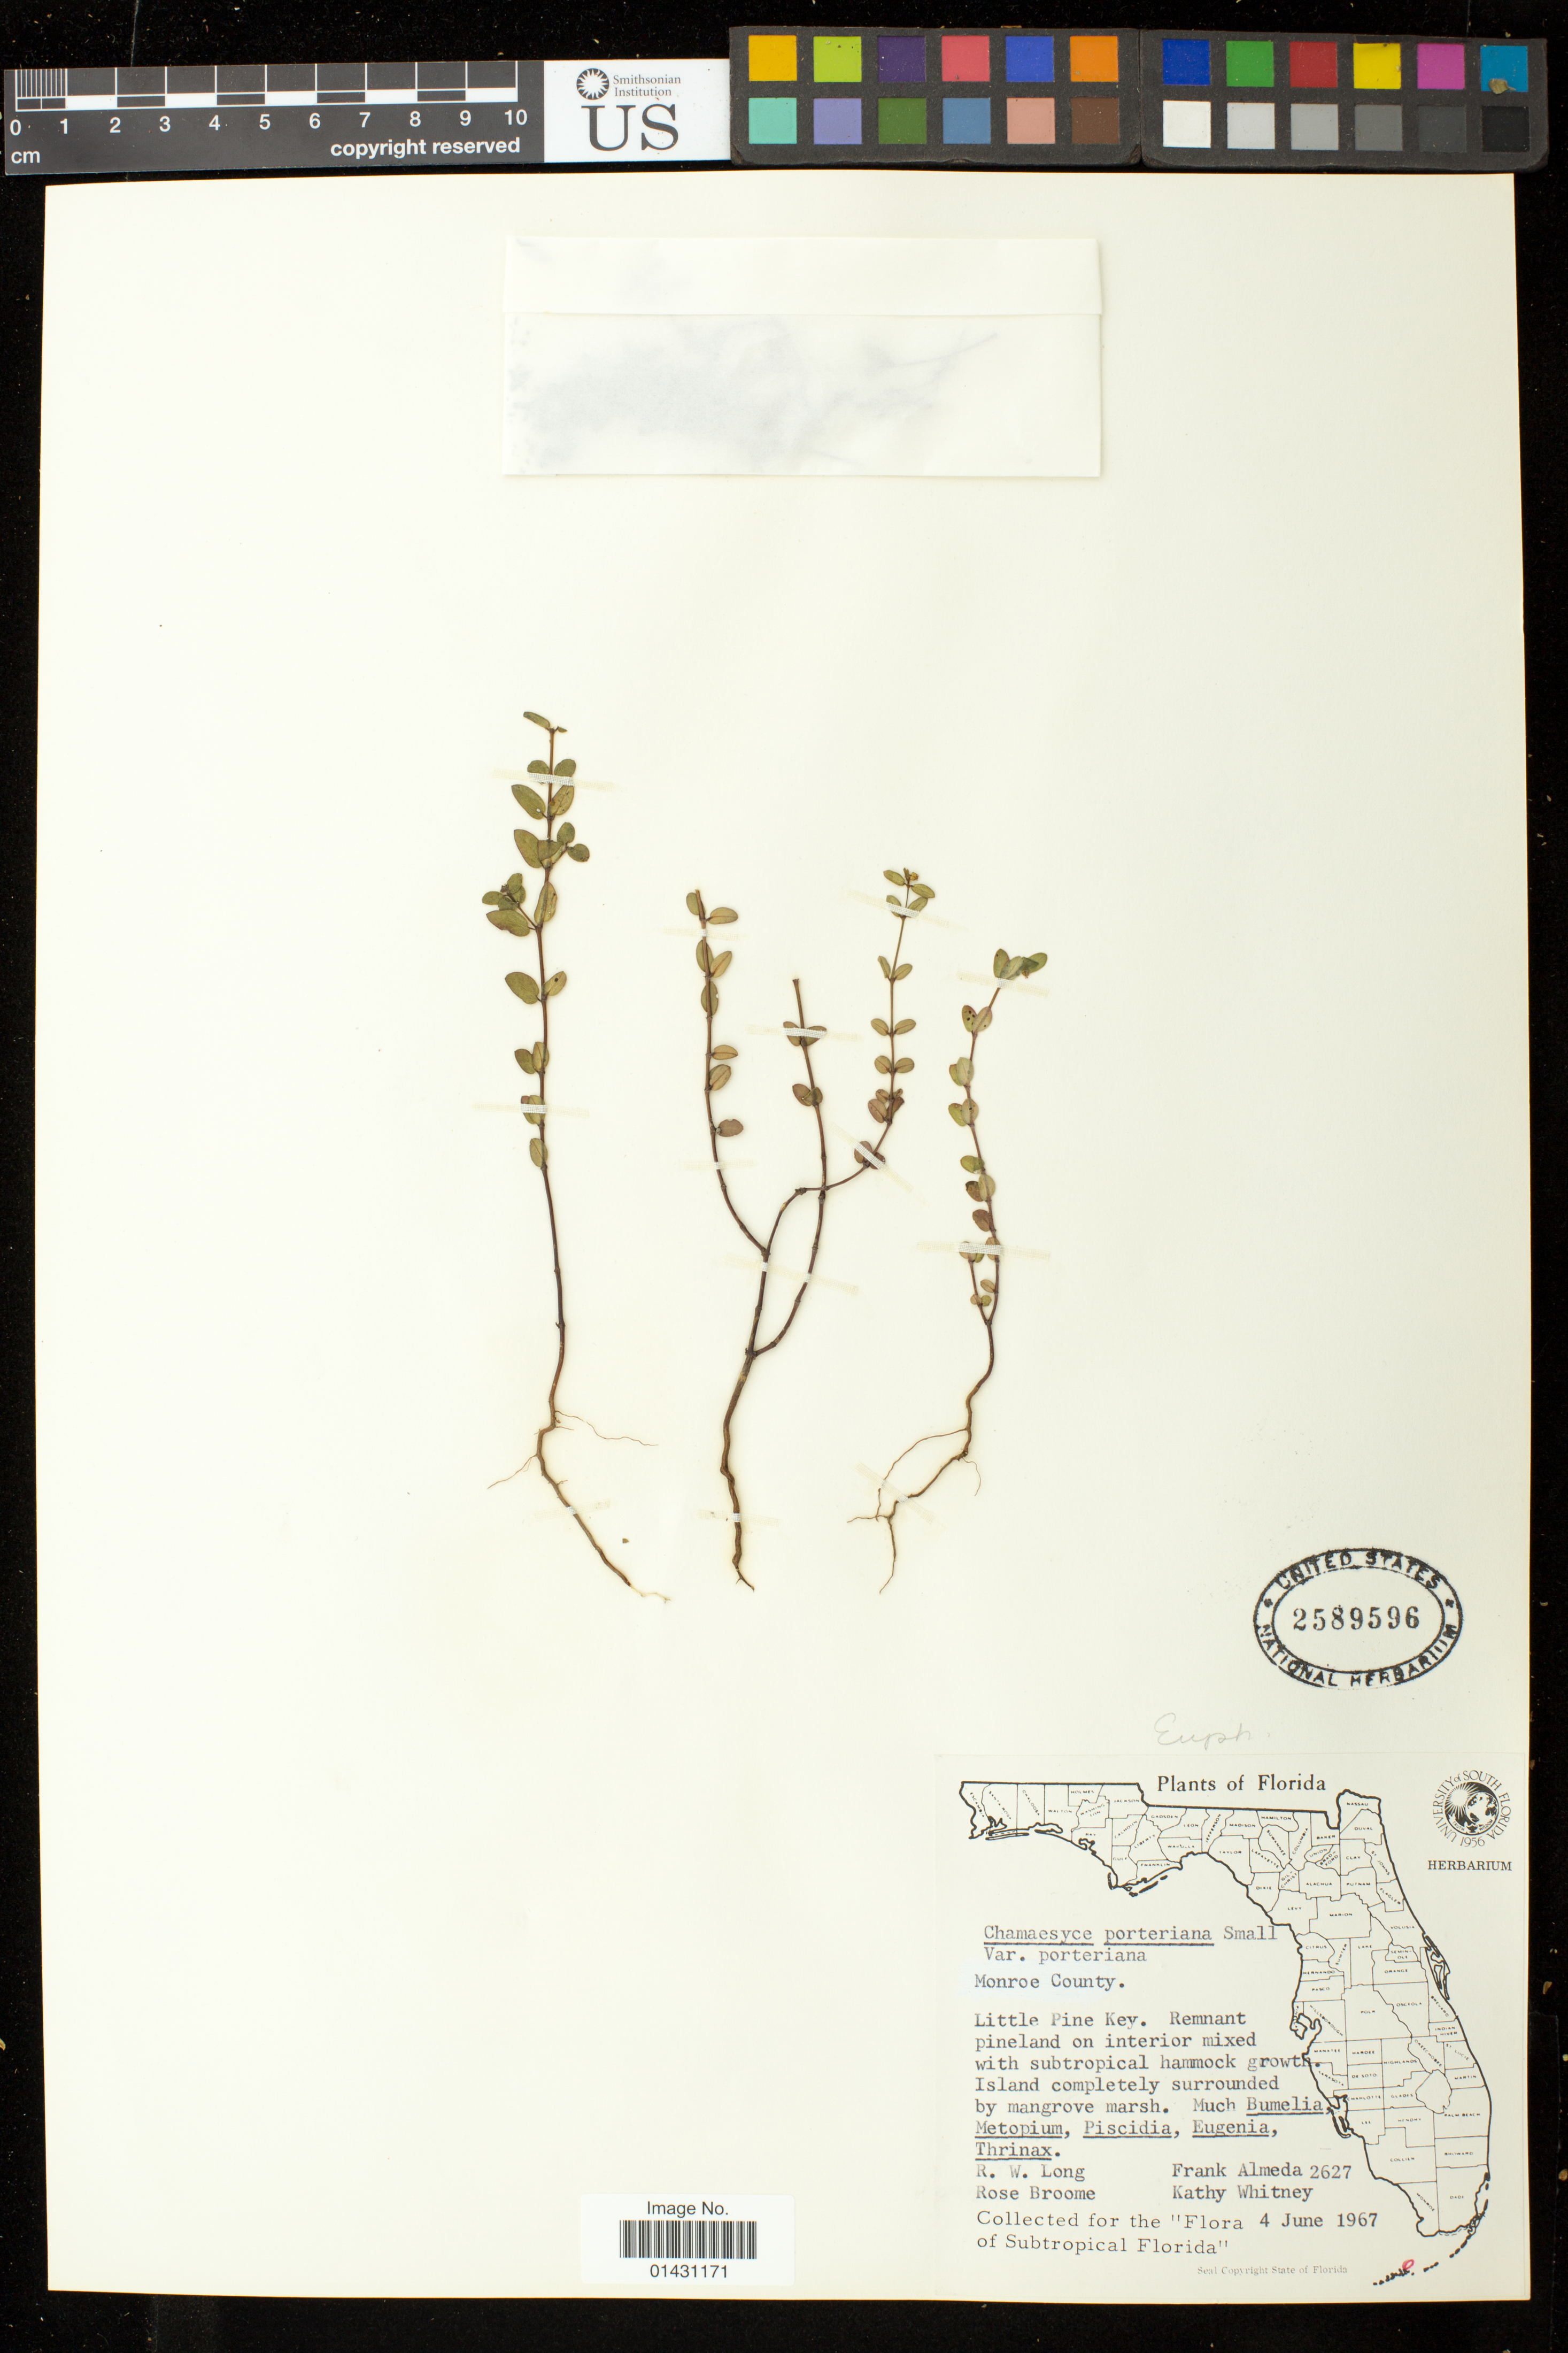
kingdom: Plantae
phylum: Tracheophyta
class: Magnoliopsida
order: Malpighiales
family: Euphorbiaceae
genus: Euphorbia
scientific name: Euphorbia porteriana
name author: (Small) Oudejans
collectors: R. W. Long, R. Broome, F. Almeda & K. Whitney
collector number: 2627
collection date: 1967-06-04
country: United States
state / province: Florida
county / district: Monroe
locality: Little Pine Key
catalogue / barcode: US 2589596